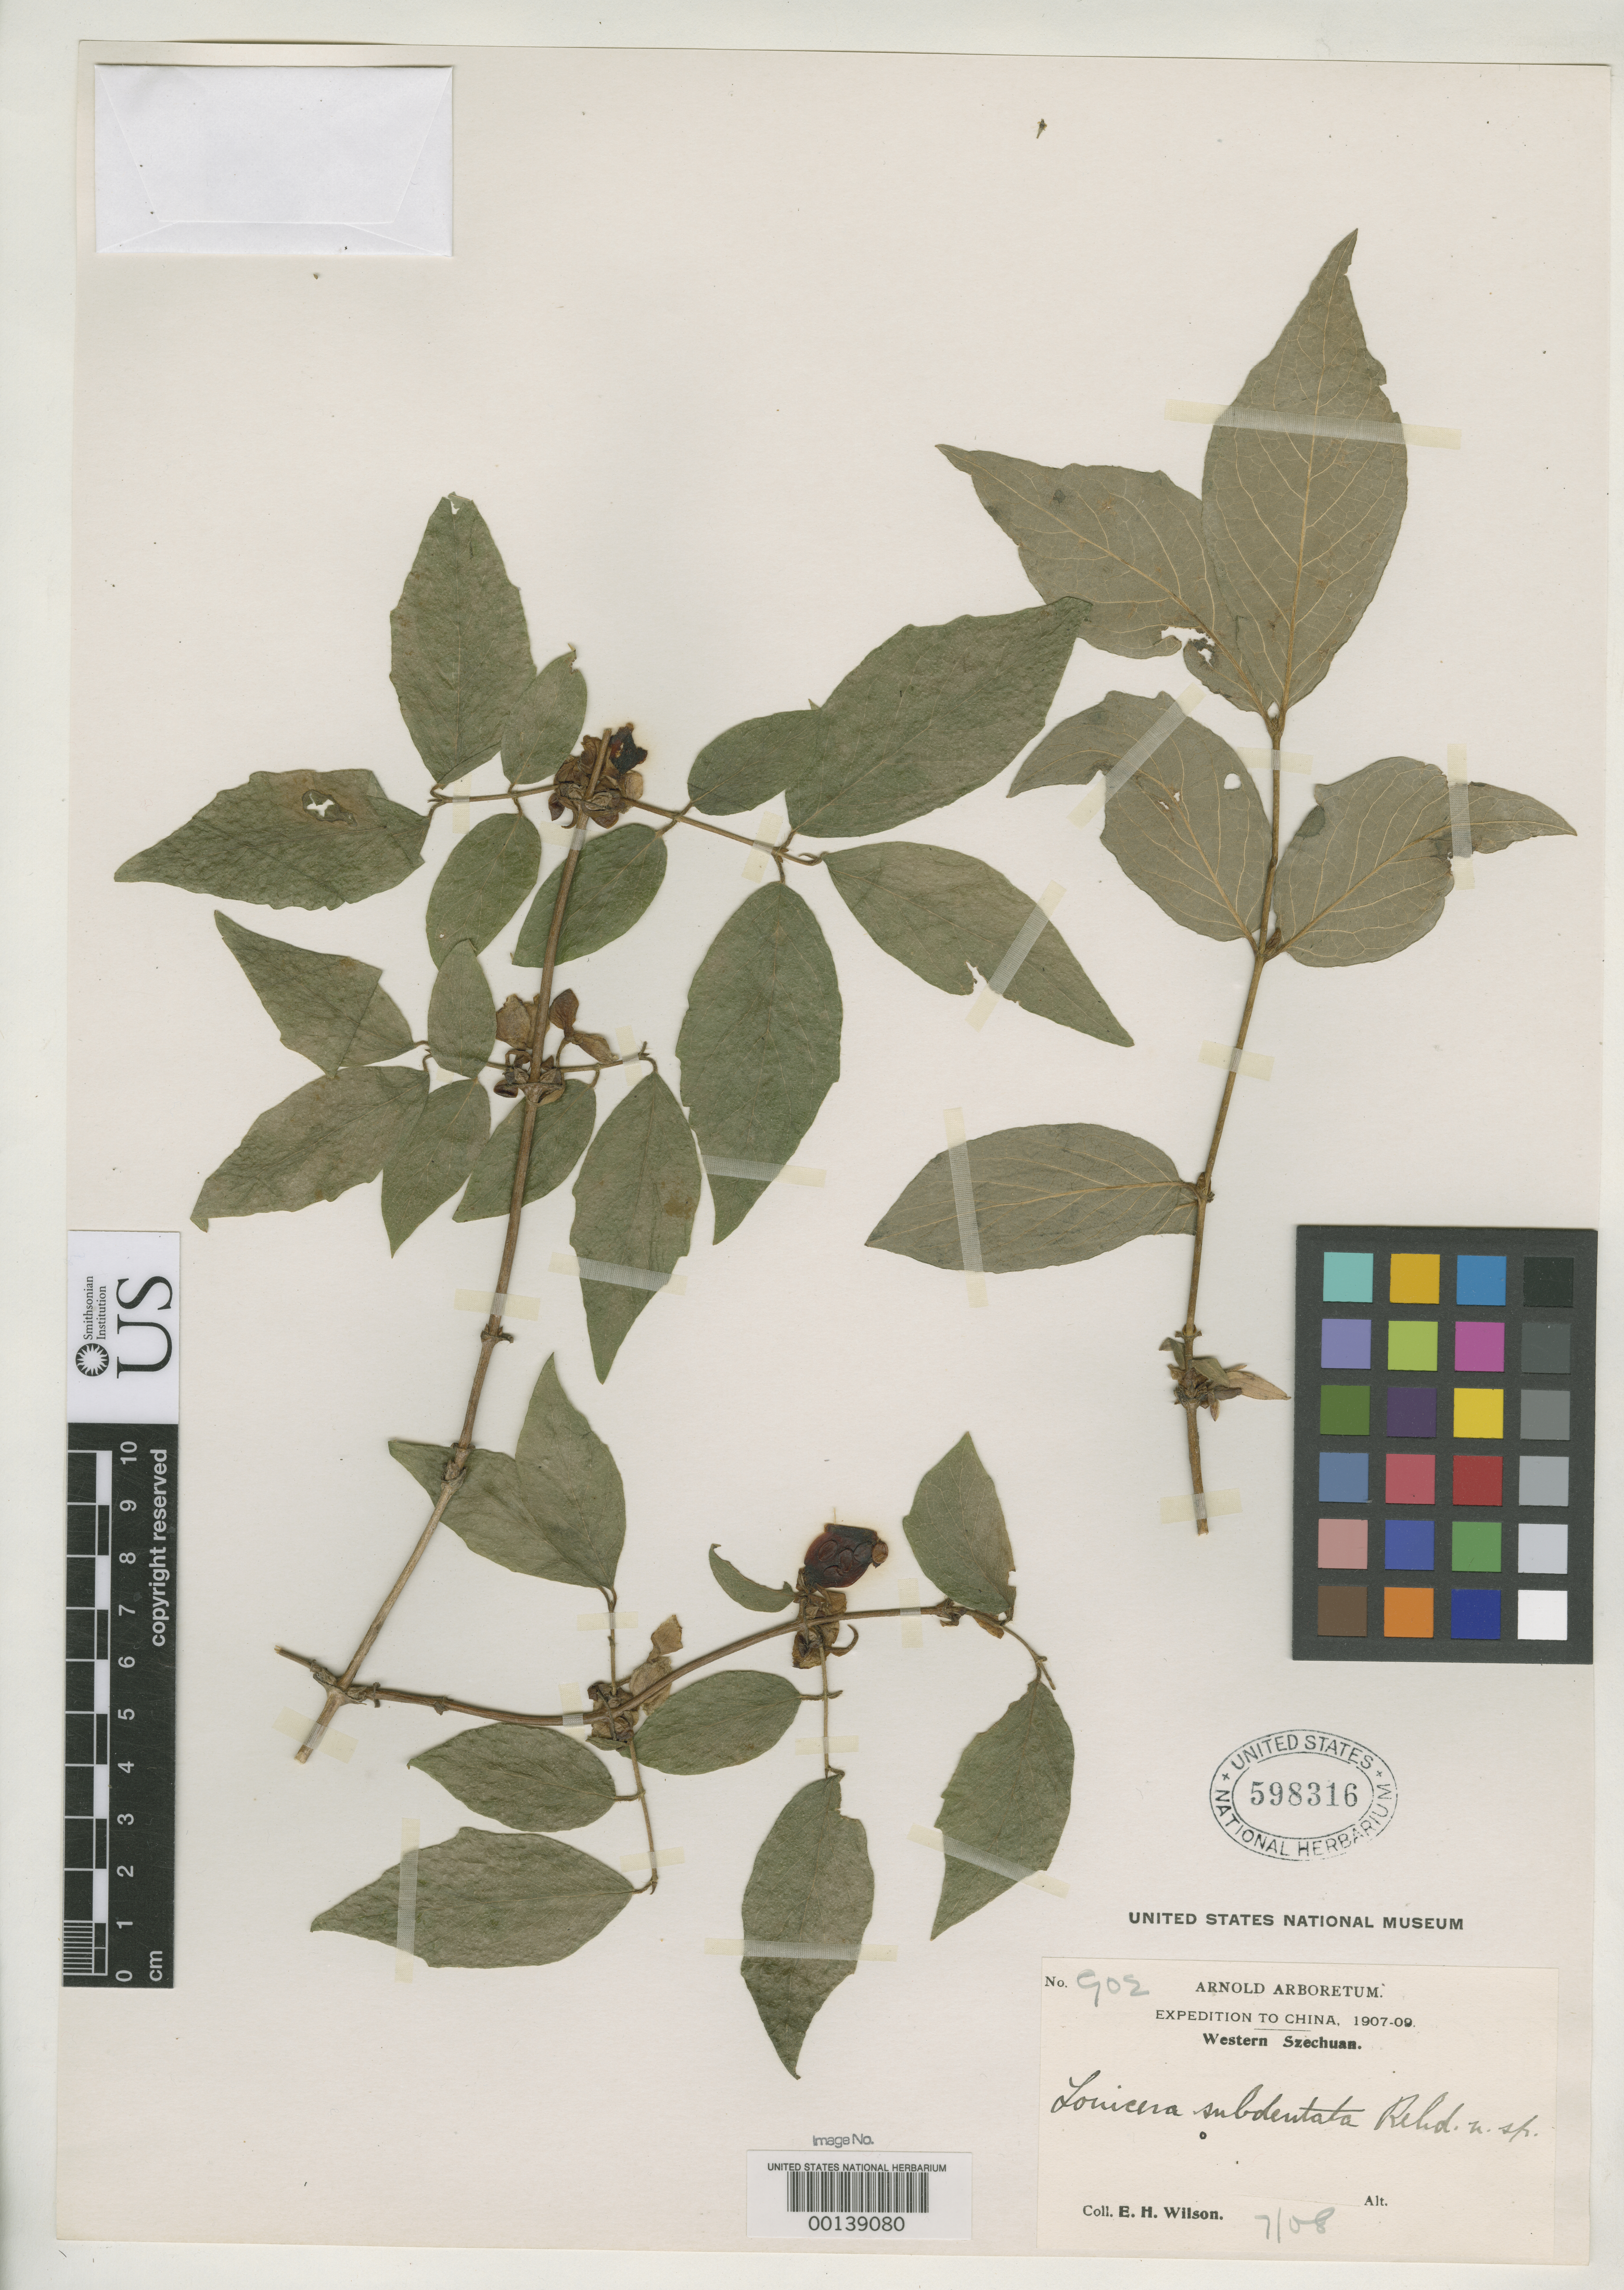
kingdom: Plantae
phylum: Tracheophyta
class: Magnoliopsida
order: Dipsacales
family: Caprifoliaceae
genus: Lonicera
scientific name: Lonicera subdentata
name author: Rehder in Sarg.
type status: Isotype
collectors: E. H. Wilson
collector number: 902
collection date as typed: Jul 1908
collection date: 1908-07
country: China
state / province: Sichuan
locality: Southeast of Tachien-lu.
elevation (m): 2400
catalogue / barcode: US 598316